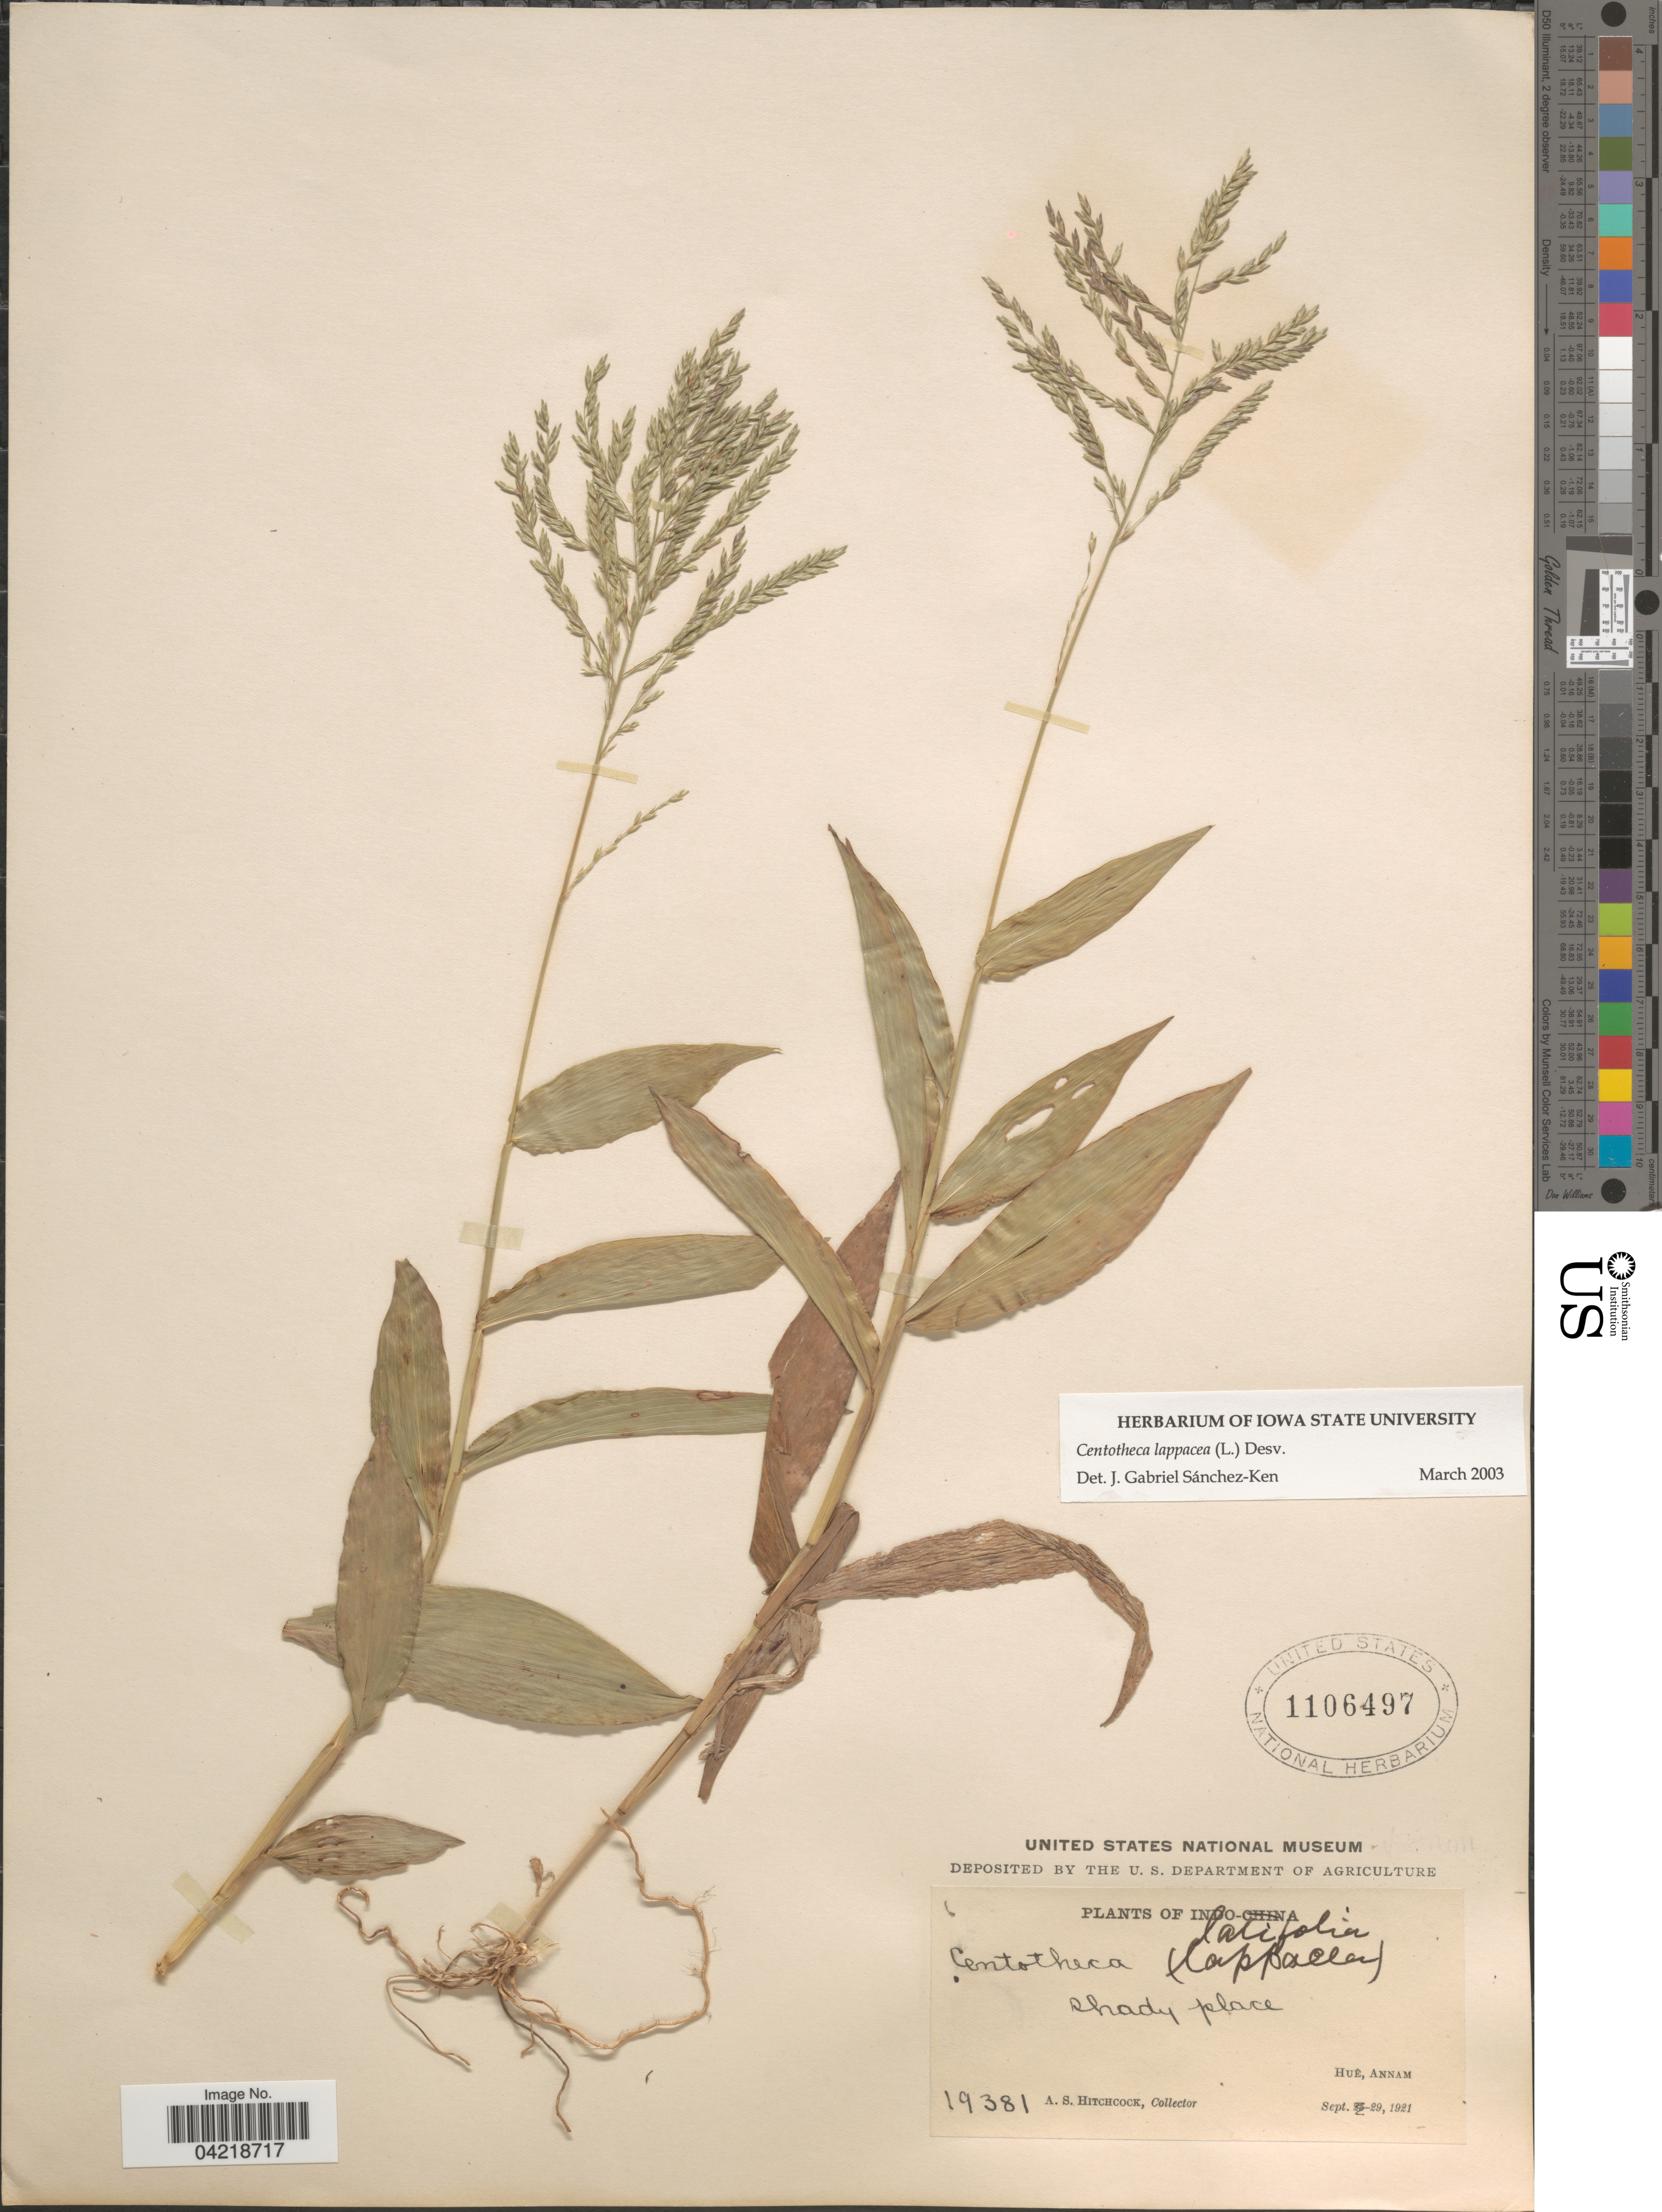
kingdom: Plantae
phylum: Tracheophyta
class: Liliopsida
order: Poales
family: Poaceae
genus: Centotheca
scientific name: Centotheca lappacea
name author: (L.) Desv.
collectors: A. S. Hitchcock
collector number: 19381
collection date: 1921-09-29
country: Vietnam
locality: Indo-China. Huê, Annam.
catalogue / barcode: US 1106497